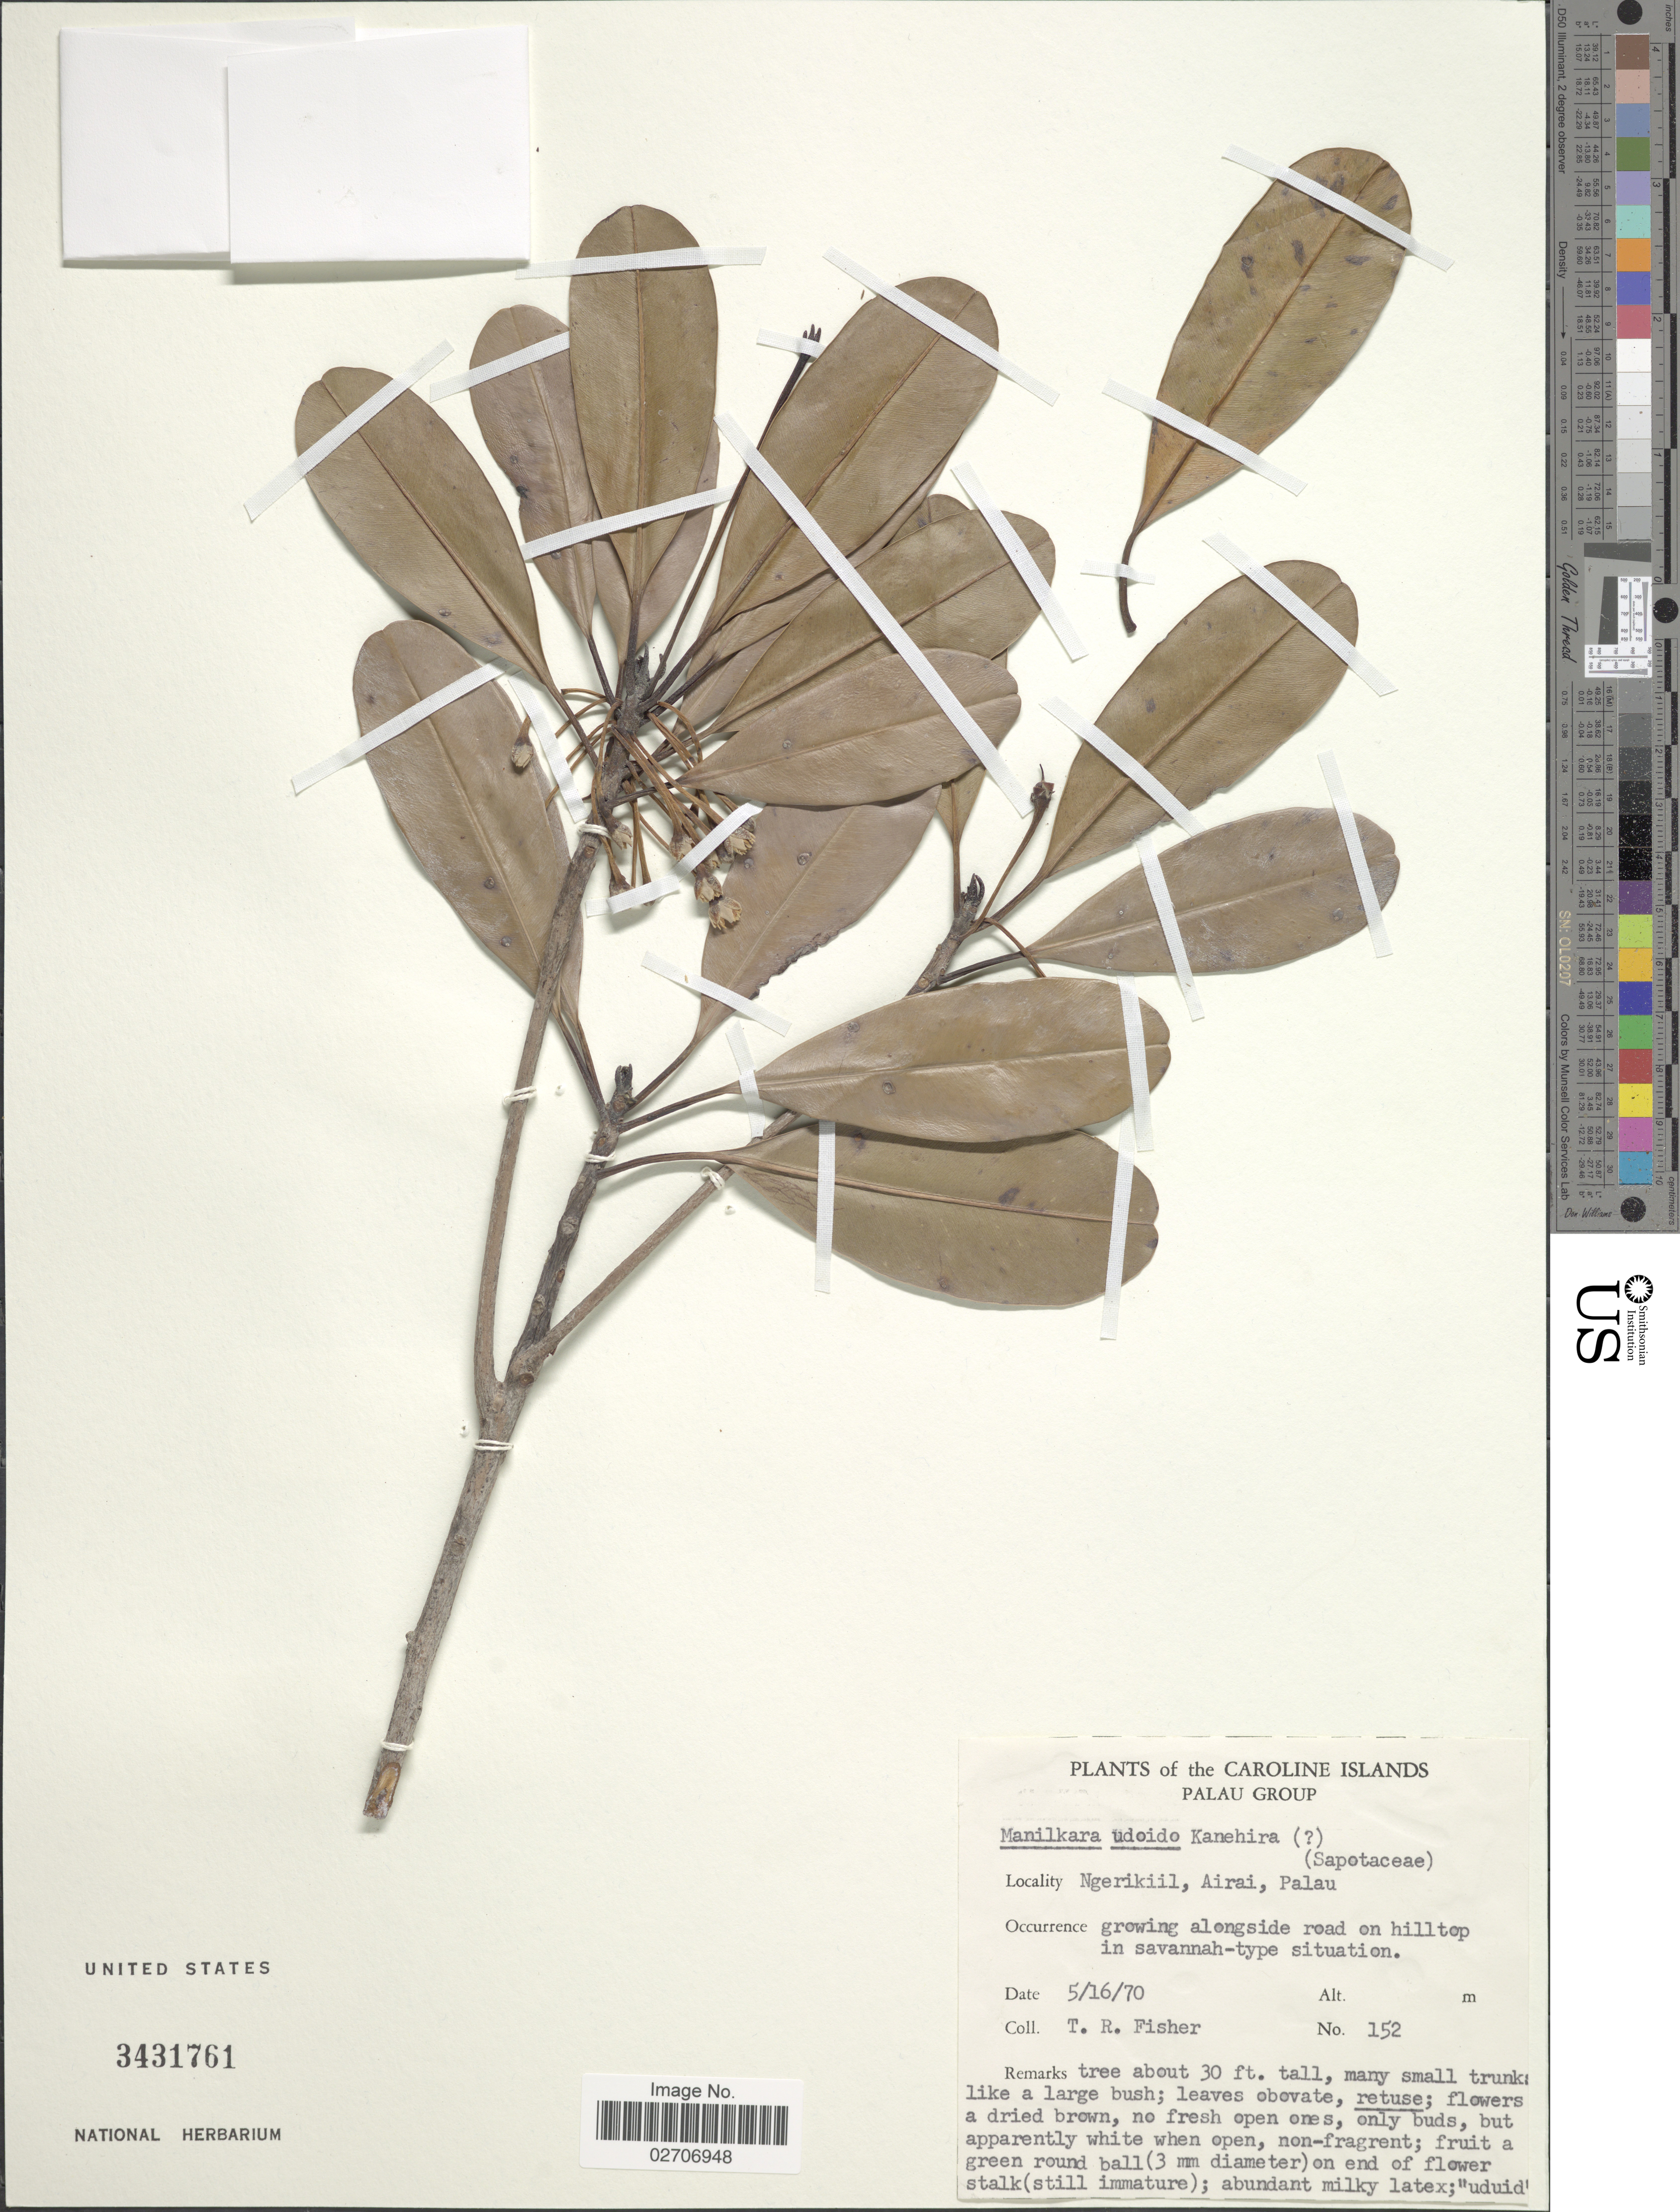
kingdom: Plantae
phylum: Tracheophyta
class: Magnoliopsida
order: Ericales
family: Sapotaceae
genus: Manilkara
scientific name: Manilkara udoido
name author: Kaneh.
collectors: T. R. Fisher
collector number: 152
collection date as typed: Transcribed d/m/y: 16/5/70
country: Palau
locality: The Caroline Islands, Palau Group, Ngerikiil, Airai, Palau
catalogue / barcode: US 3431761